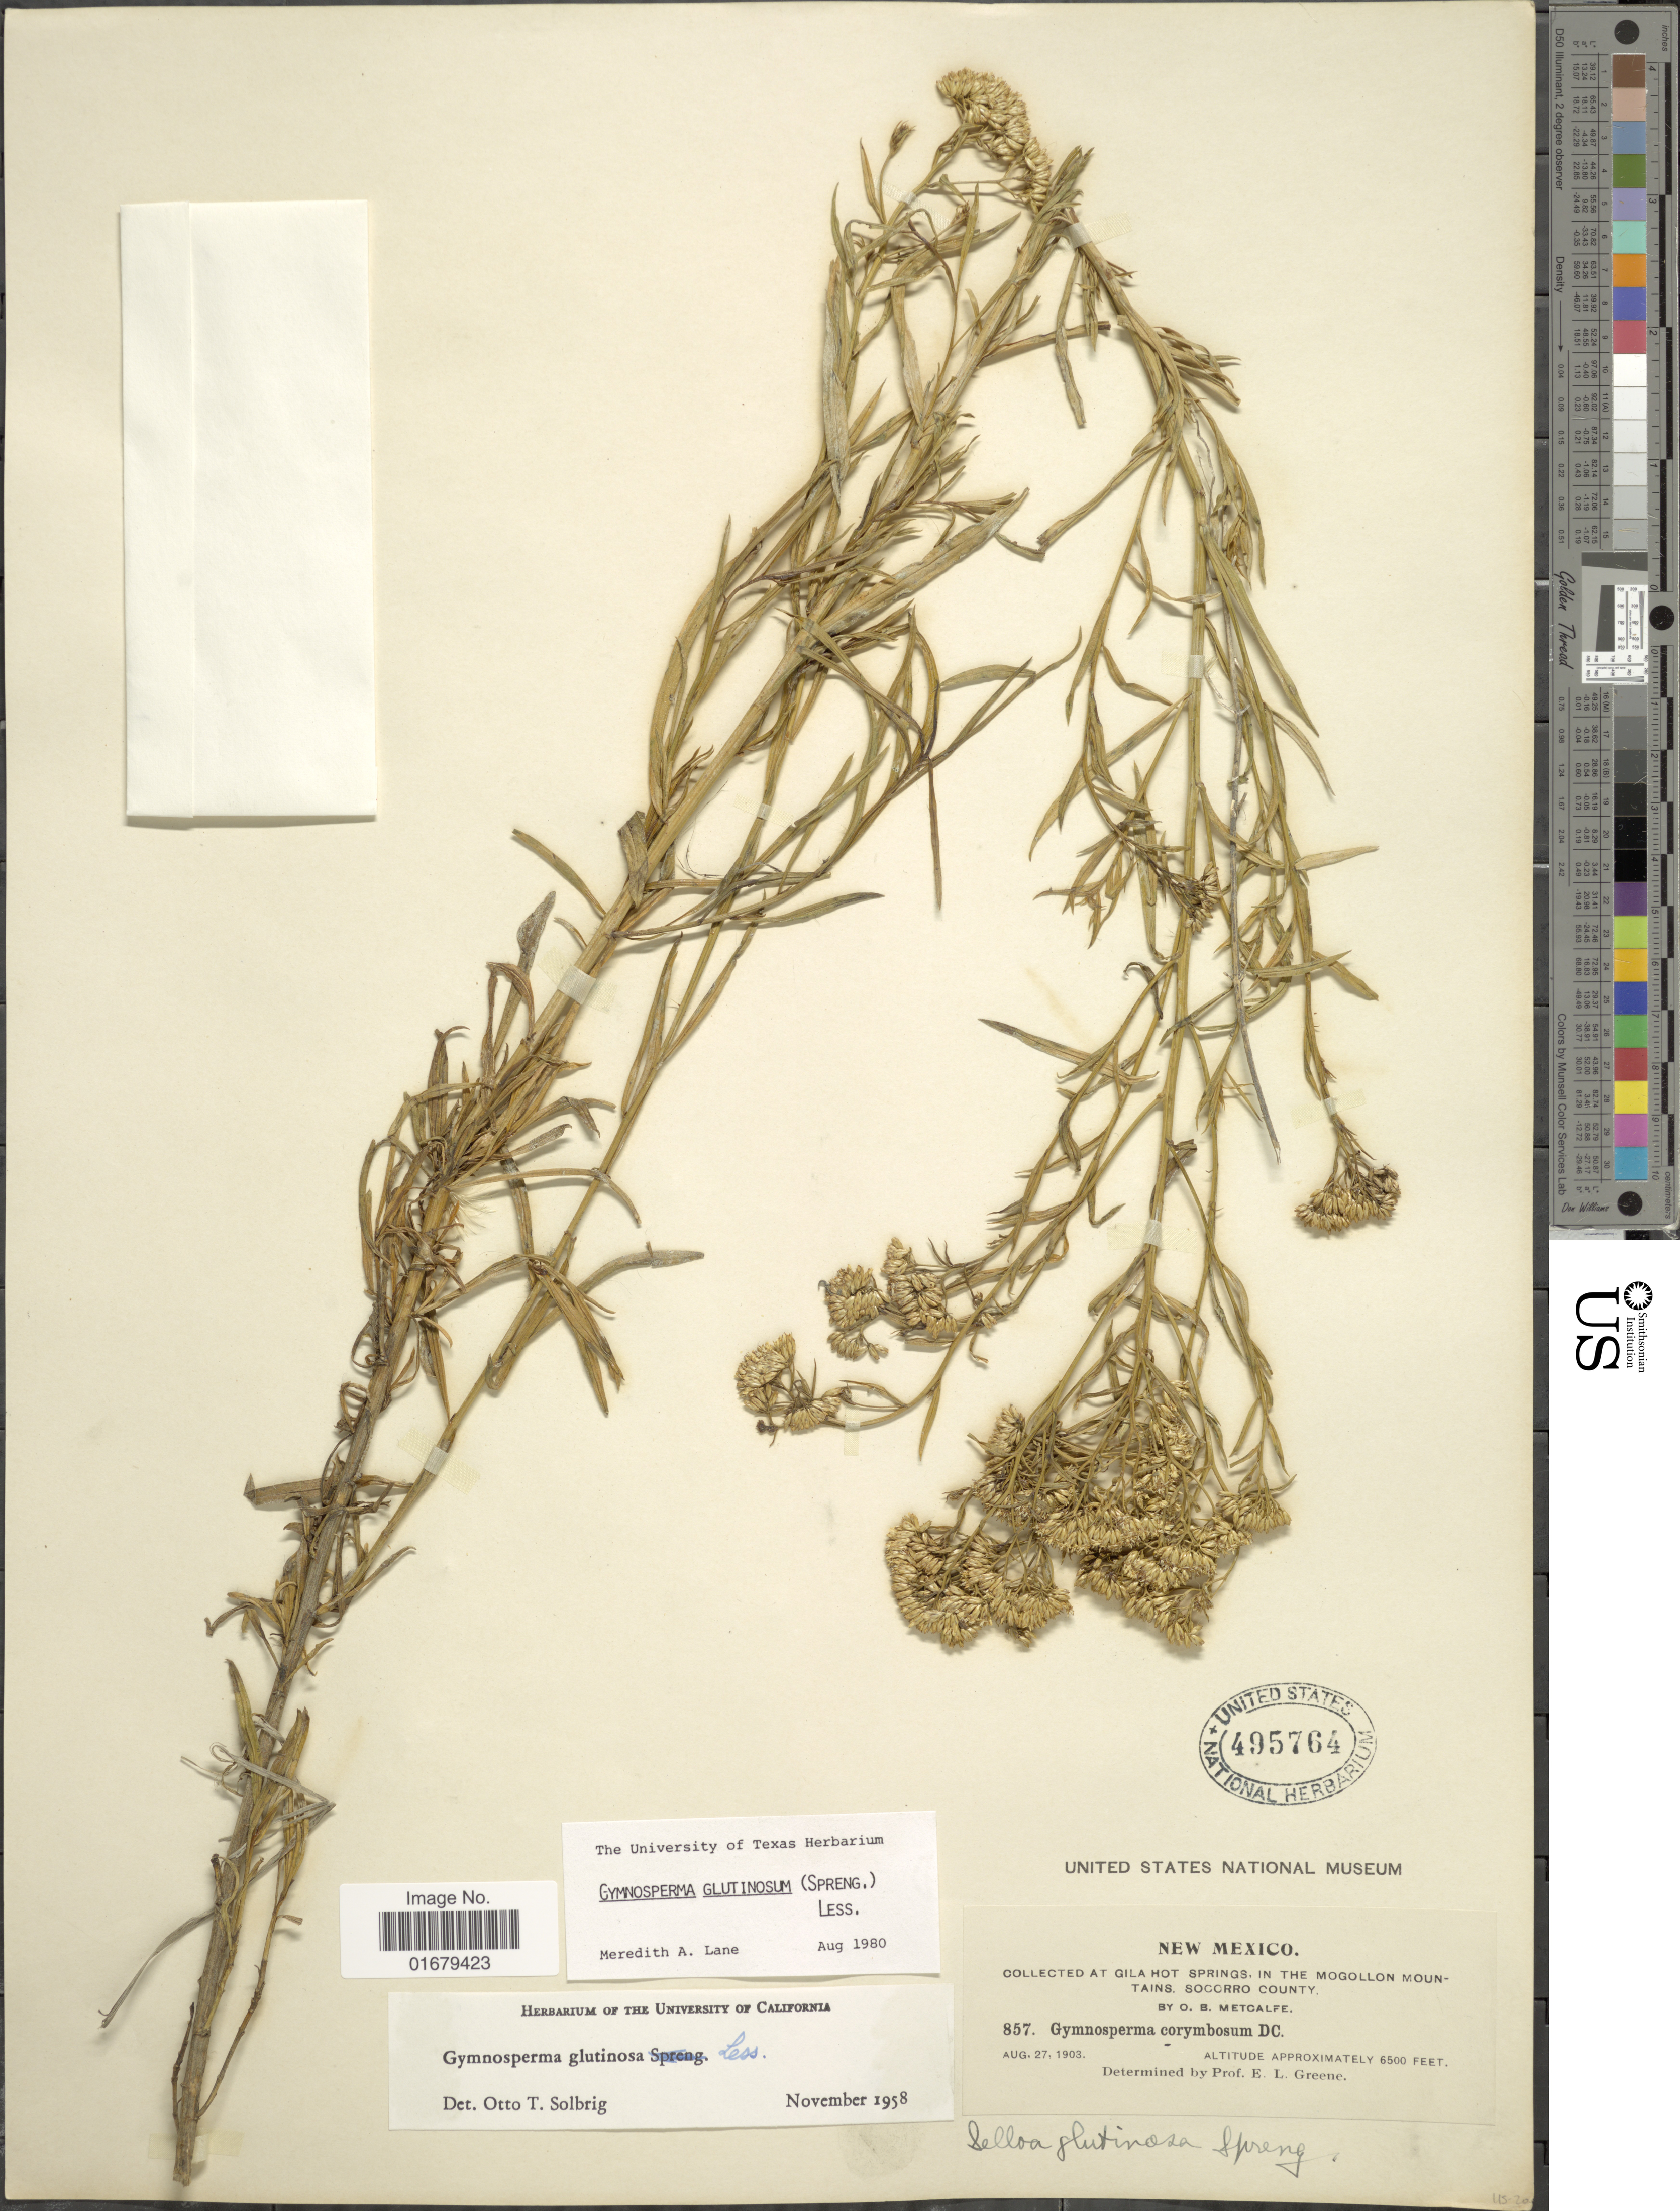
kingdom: Plantae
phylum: Tracheophyta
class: Magnoliopsida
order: Asterales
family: Asteraceae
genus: Gymnosperma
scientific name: Gymnosperma glutinosum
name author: (Spreng.) Less.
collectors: O. B. Metcalfe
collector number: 857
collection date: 1903-08-27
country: United States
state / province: New Mexico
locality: At Gila hot Springs, in the Mogollon Mountains, Socorro County.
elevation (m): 1981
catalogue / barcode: US 495764